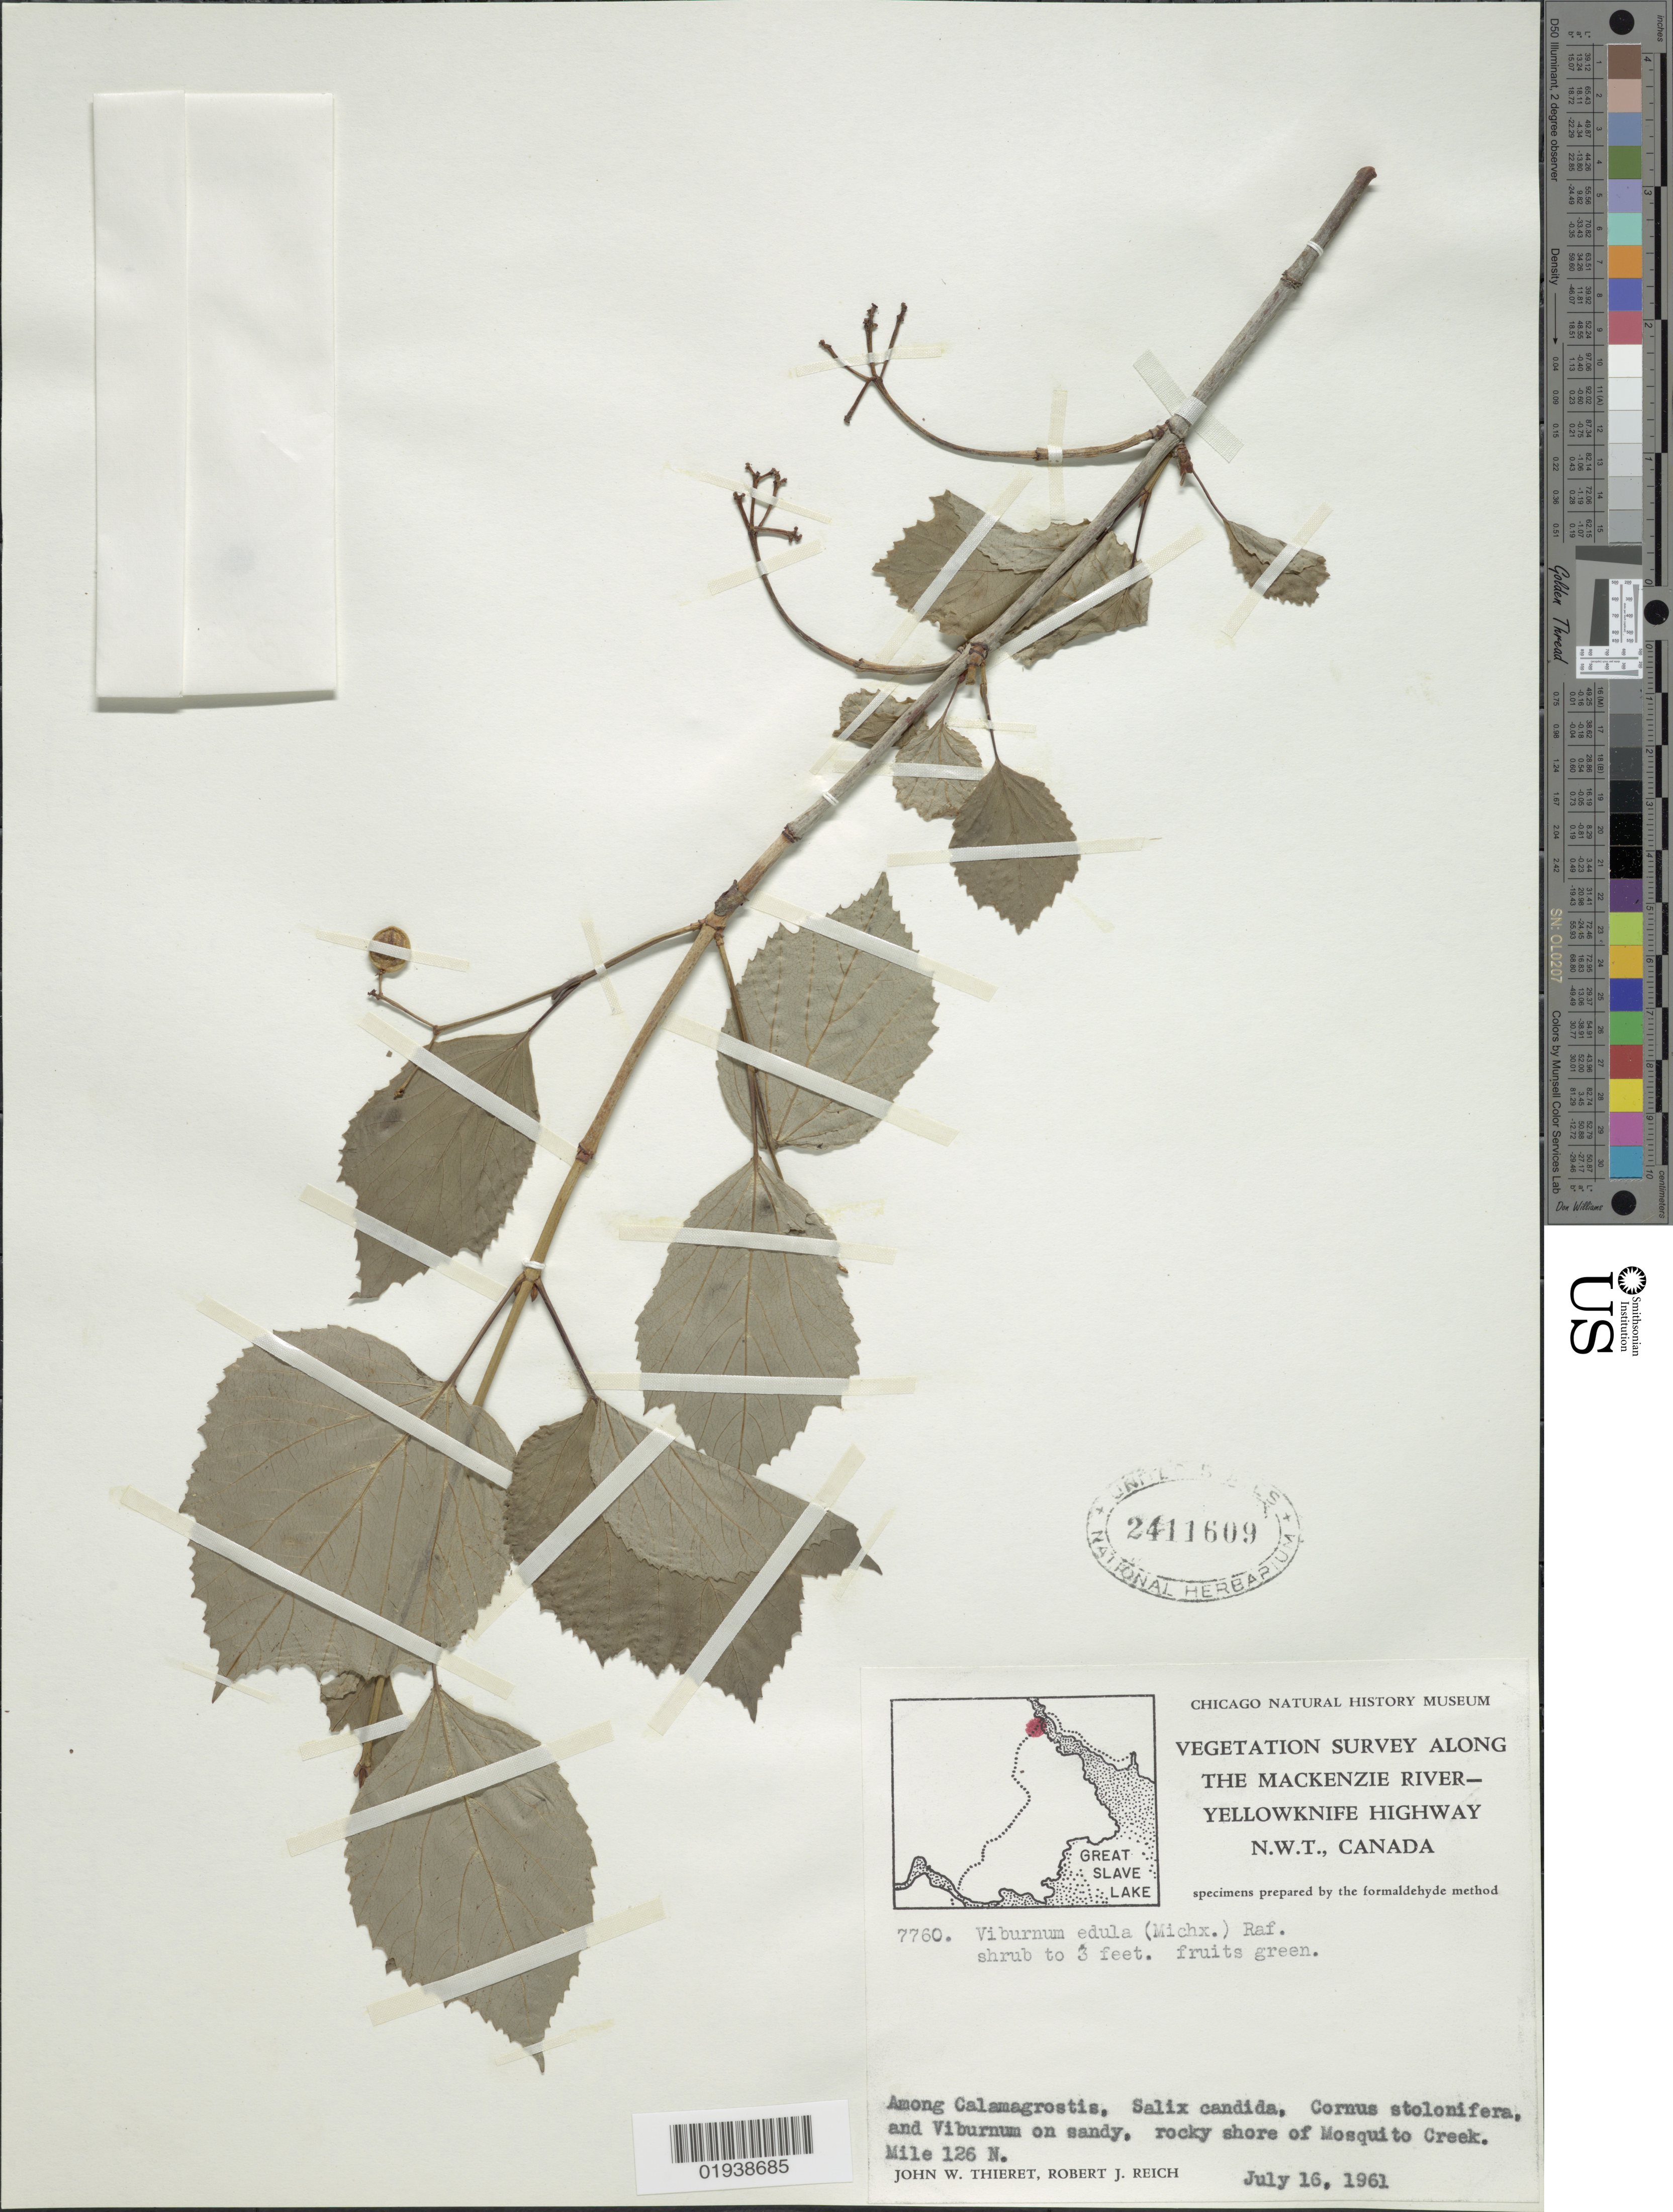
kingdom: Plantae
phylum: Tracheophyta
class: Magnoliopsida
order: Dipsacales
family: Viburnaceae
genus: Viburnum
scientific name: Viburnum edule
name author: (Michx.) Raf.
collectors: J. W. Thieret & R. Reich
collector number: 7760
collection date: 1961-07-16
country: Canada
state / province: Northwest Territories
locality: The Mackenzie River-Yellowknife Highway N.W.T. Rocky shore of Mosquito Creek. Mile 126 N.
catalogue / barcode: US 2411609